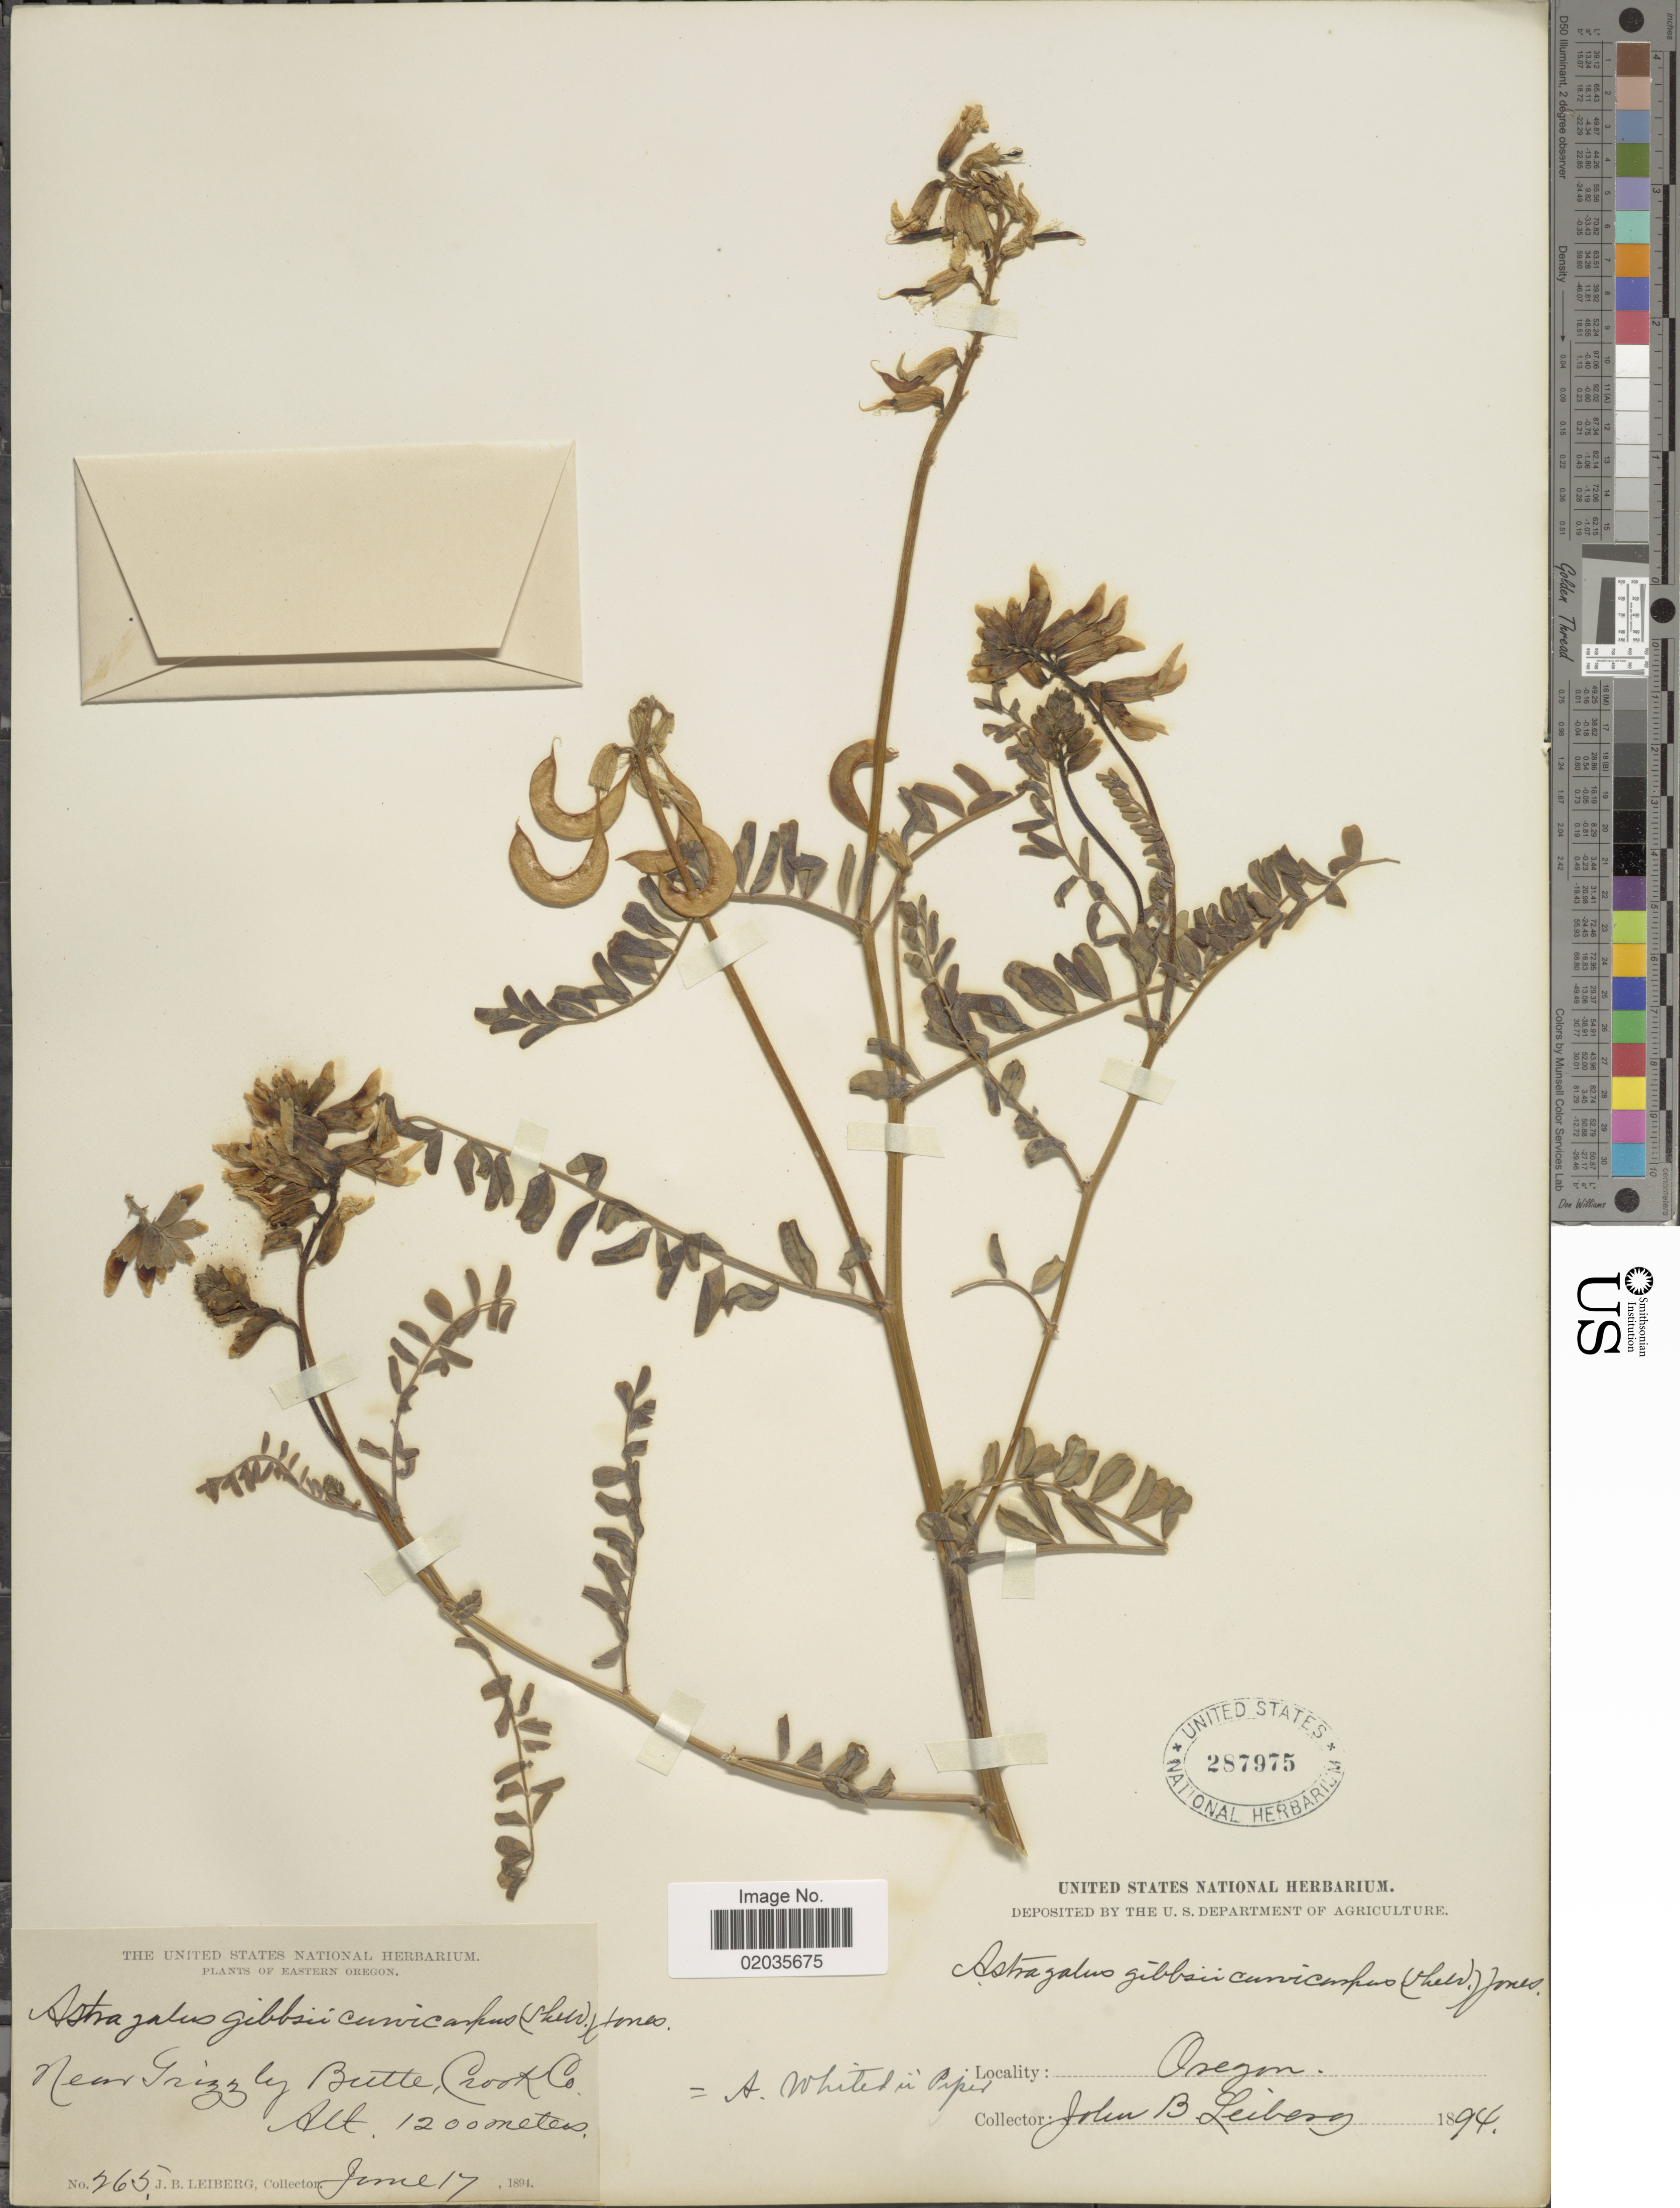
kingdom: Plantae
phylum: Tracheophyta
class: Magnoliopsida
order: Fabales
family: Fabaceae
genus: Astragalus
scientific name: Astragalus whitedii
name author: Piper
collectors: J. Leiberg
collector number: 265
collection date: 1894-06-17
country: United States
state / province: Oregon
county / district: Crook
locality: Near Grizzly Butte, Crook Co.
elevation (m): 1200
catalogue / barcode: US 287975